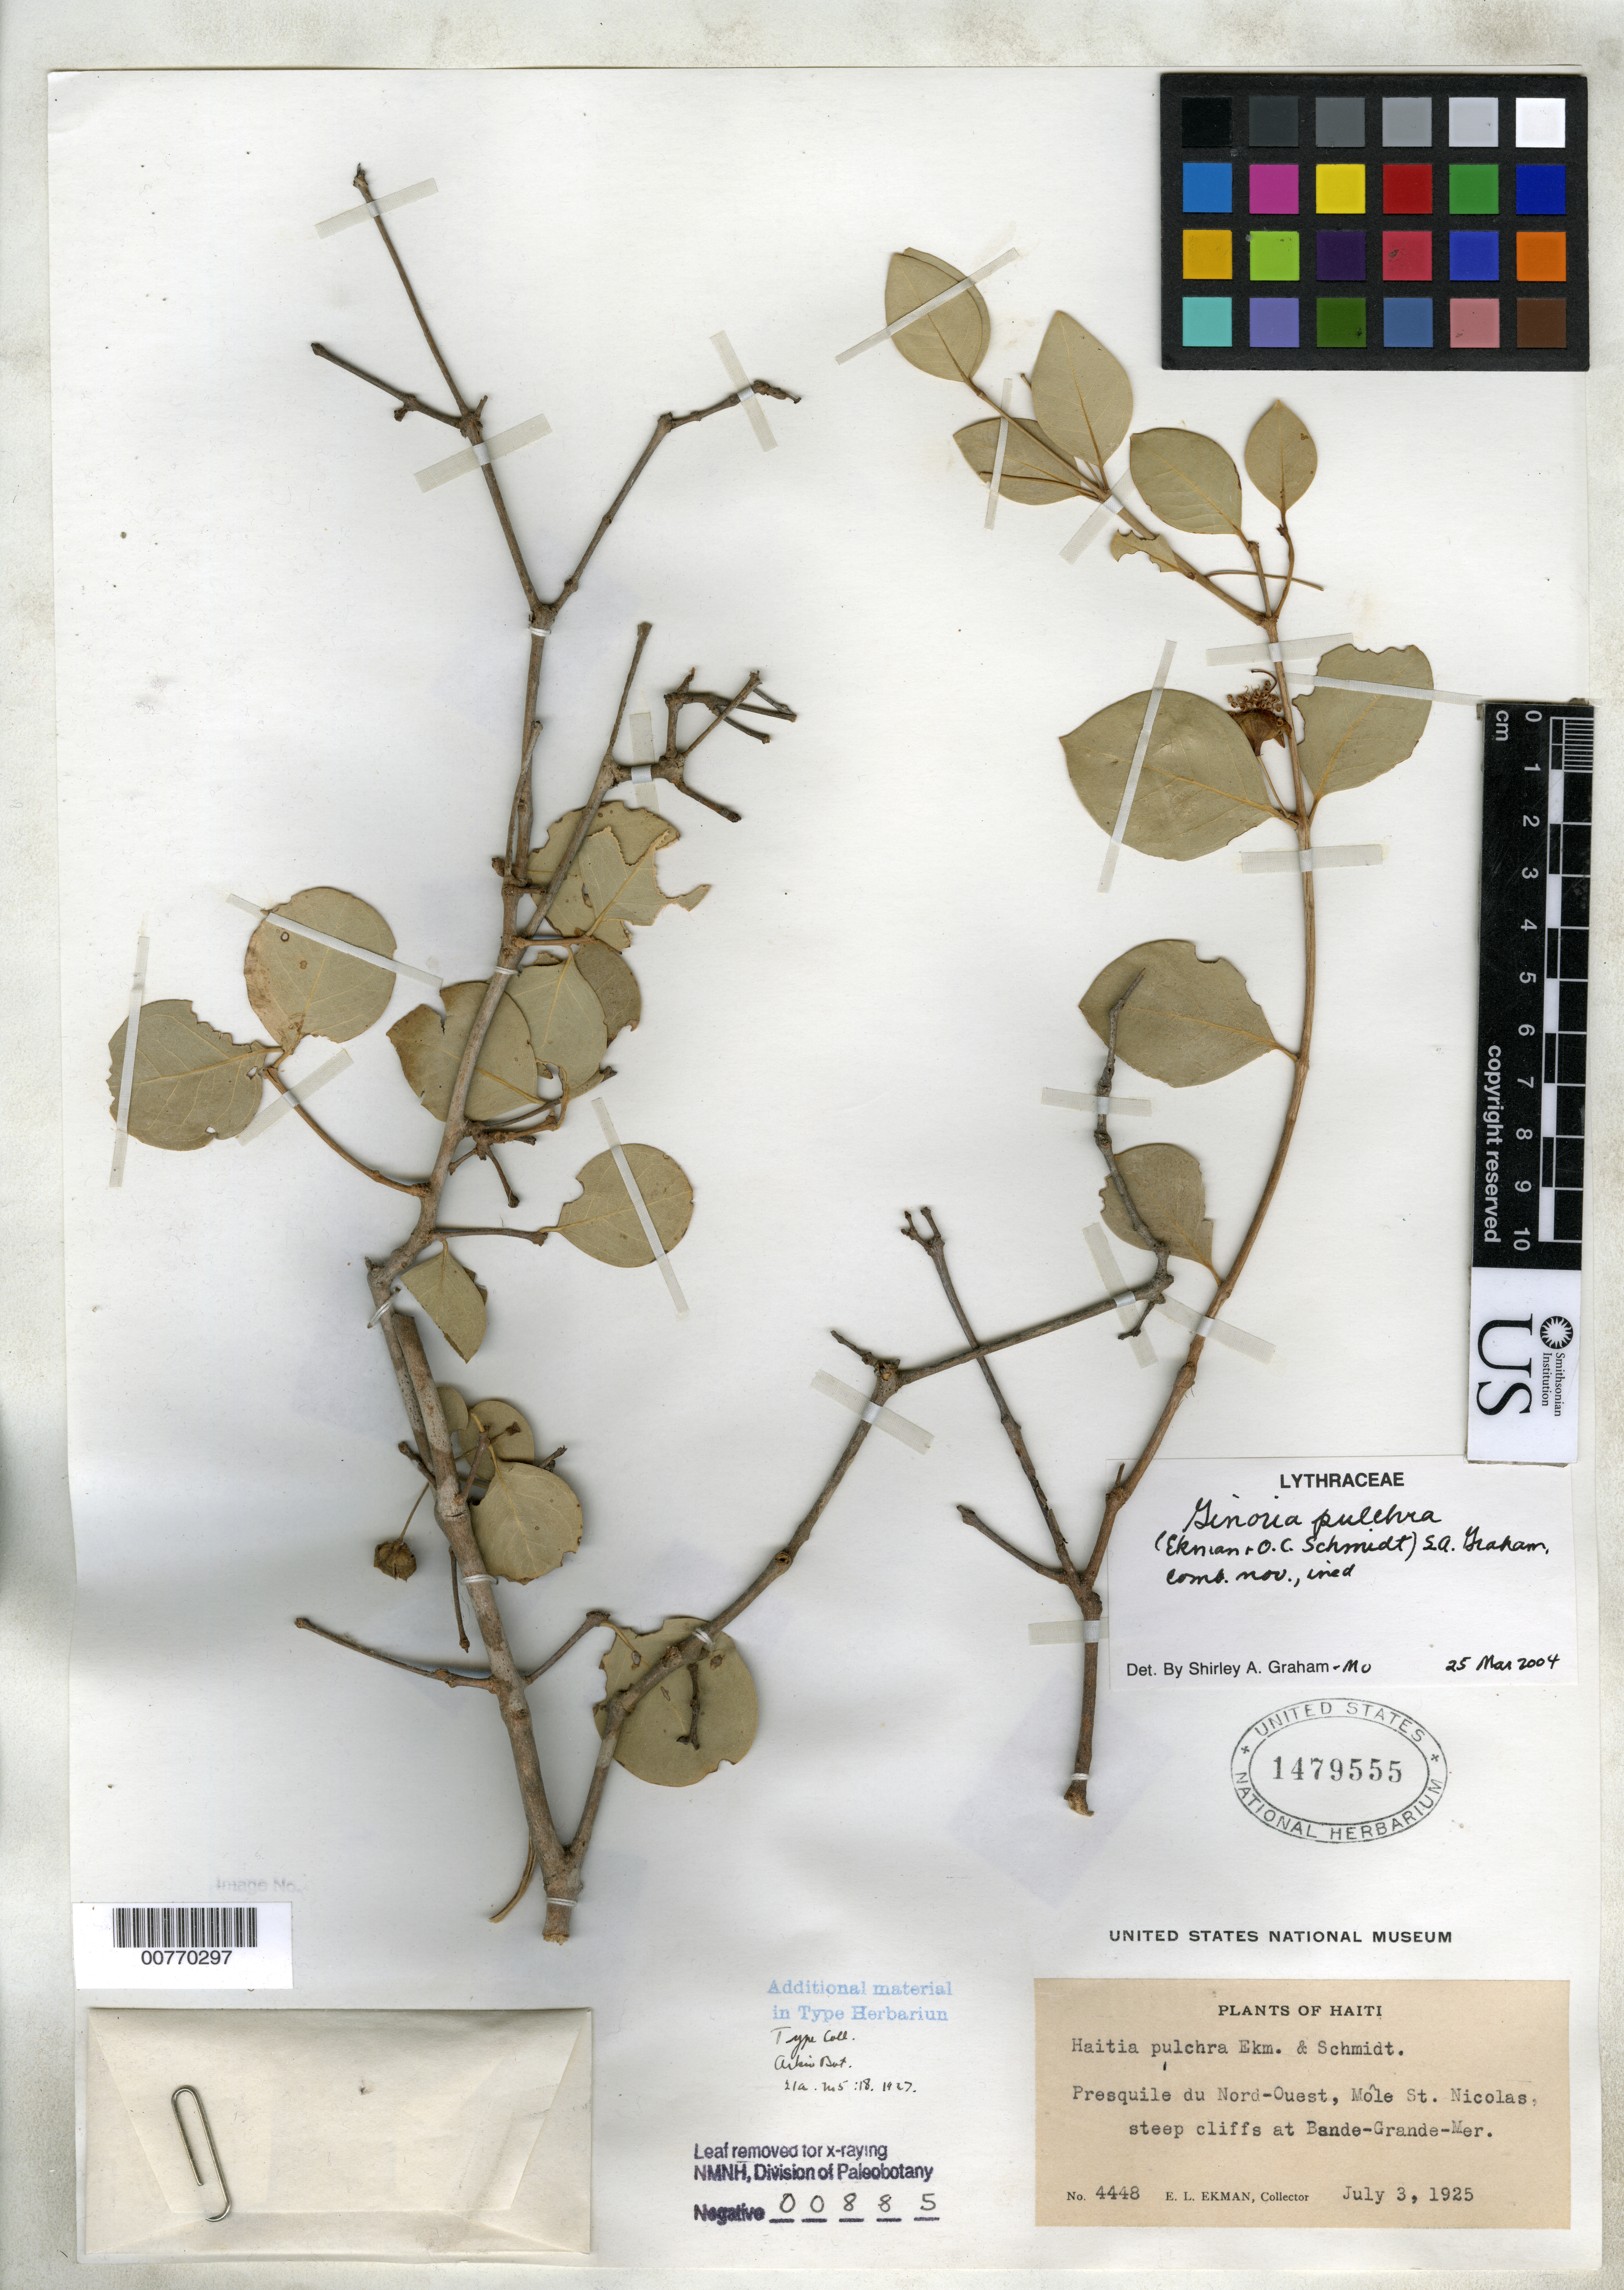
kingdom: Plantae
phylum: Tracheophyta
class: Magnoliopsida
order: Myrtales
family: Lythraceae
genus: Haitia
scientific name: Haitia pulchra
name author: Ekman & O.C. Schmidt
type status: Isotype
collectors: E. L. Ekman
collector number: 4448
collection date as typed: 03 Jul 1925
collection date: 1925-07-03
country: Haiti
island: Hispaniola Island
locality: Presquile du Nord-Ouest, Mole St.-Nicolas, steep cliffs at Bande-Grande-Mer.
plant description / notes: Annotated by S. Graham (2004) as Ginoria pulchra (Ekm. & Schmidt) S.A. Graham, comb. nov. ined.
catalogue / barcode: US 1479555